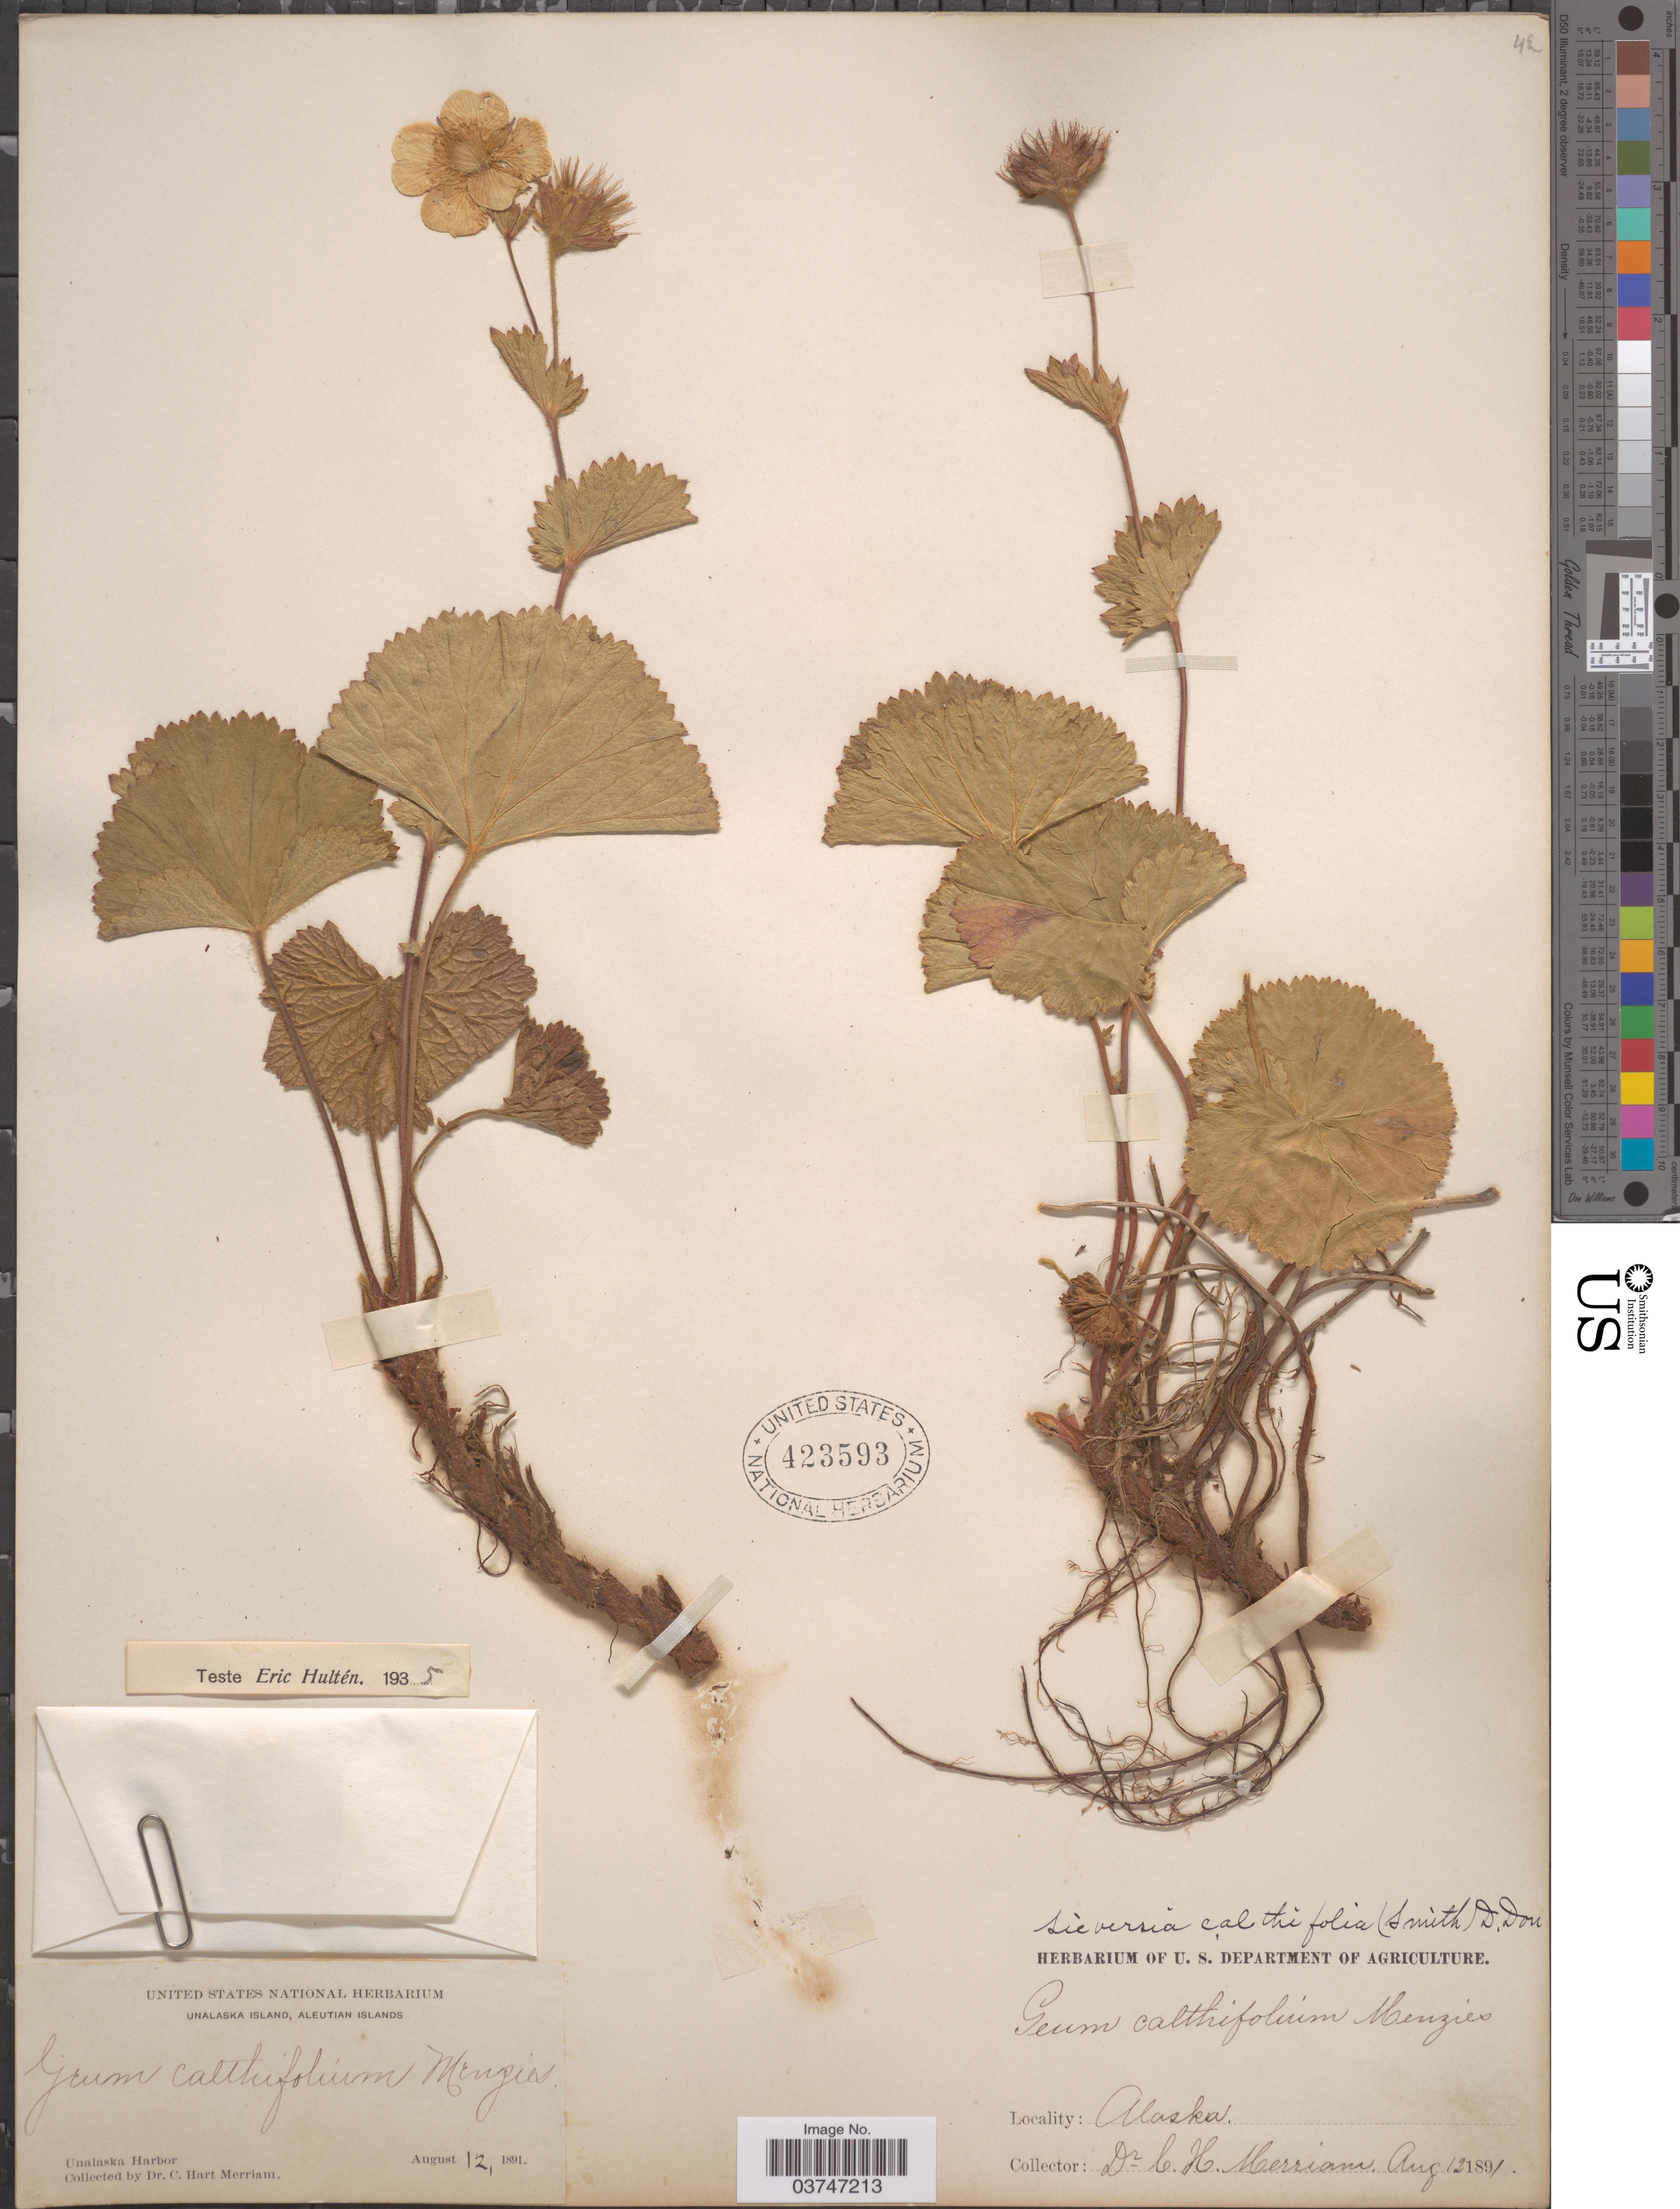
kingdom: Plantae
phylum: Tracheophyta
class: Magnoliopsida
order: Rosales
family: Rosaceae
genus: Geum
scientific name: Geum calthifolium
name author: Menzies ex Sm.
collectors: C. Merriam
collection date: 1891-08-12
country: United States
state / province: Alaska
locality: Unalaska Island, Aleutian Islands. Unalaska Harbor.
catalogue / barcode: US 423593